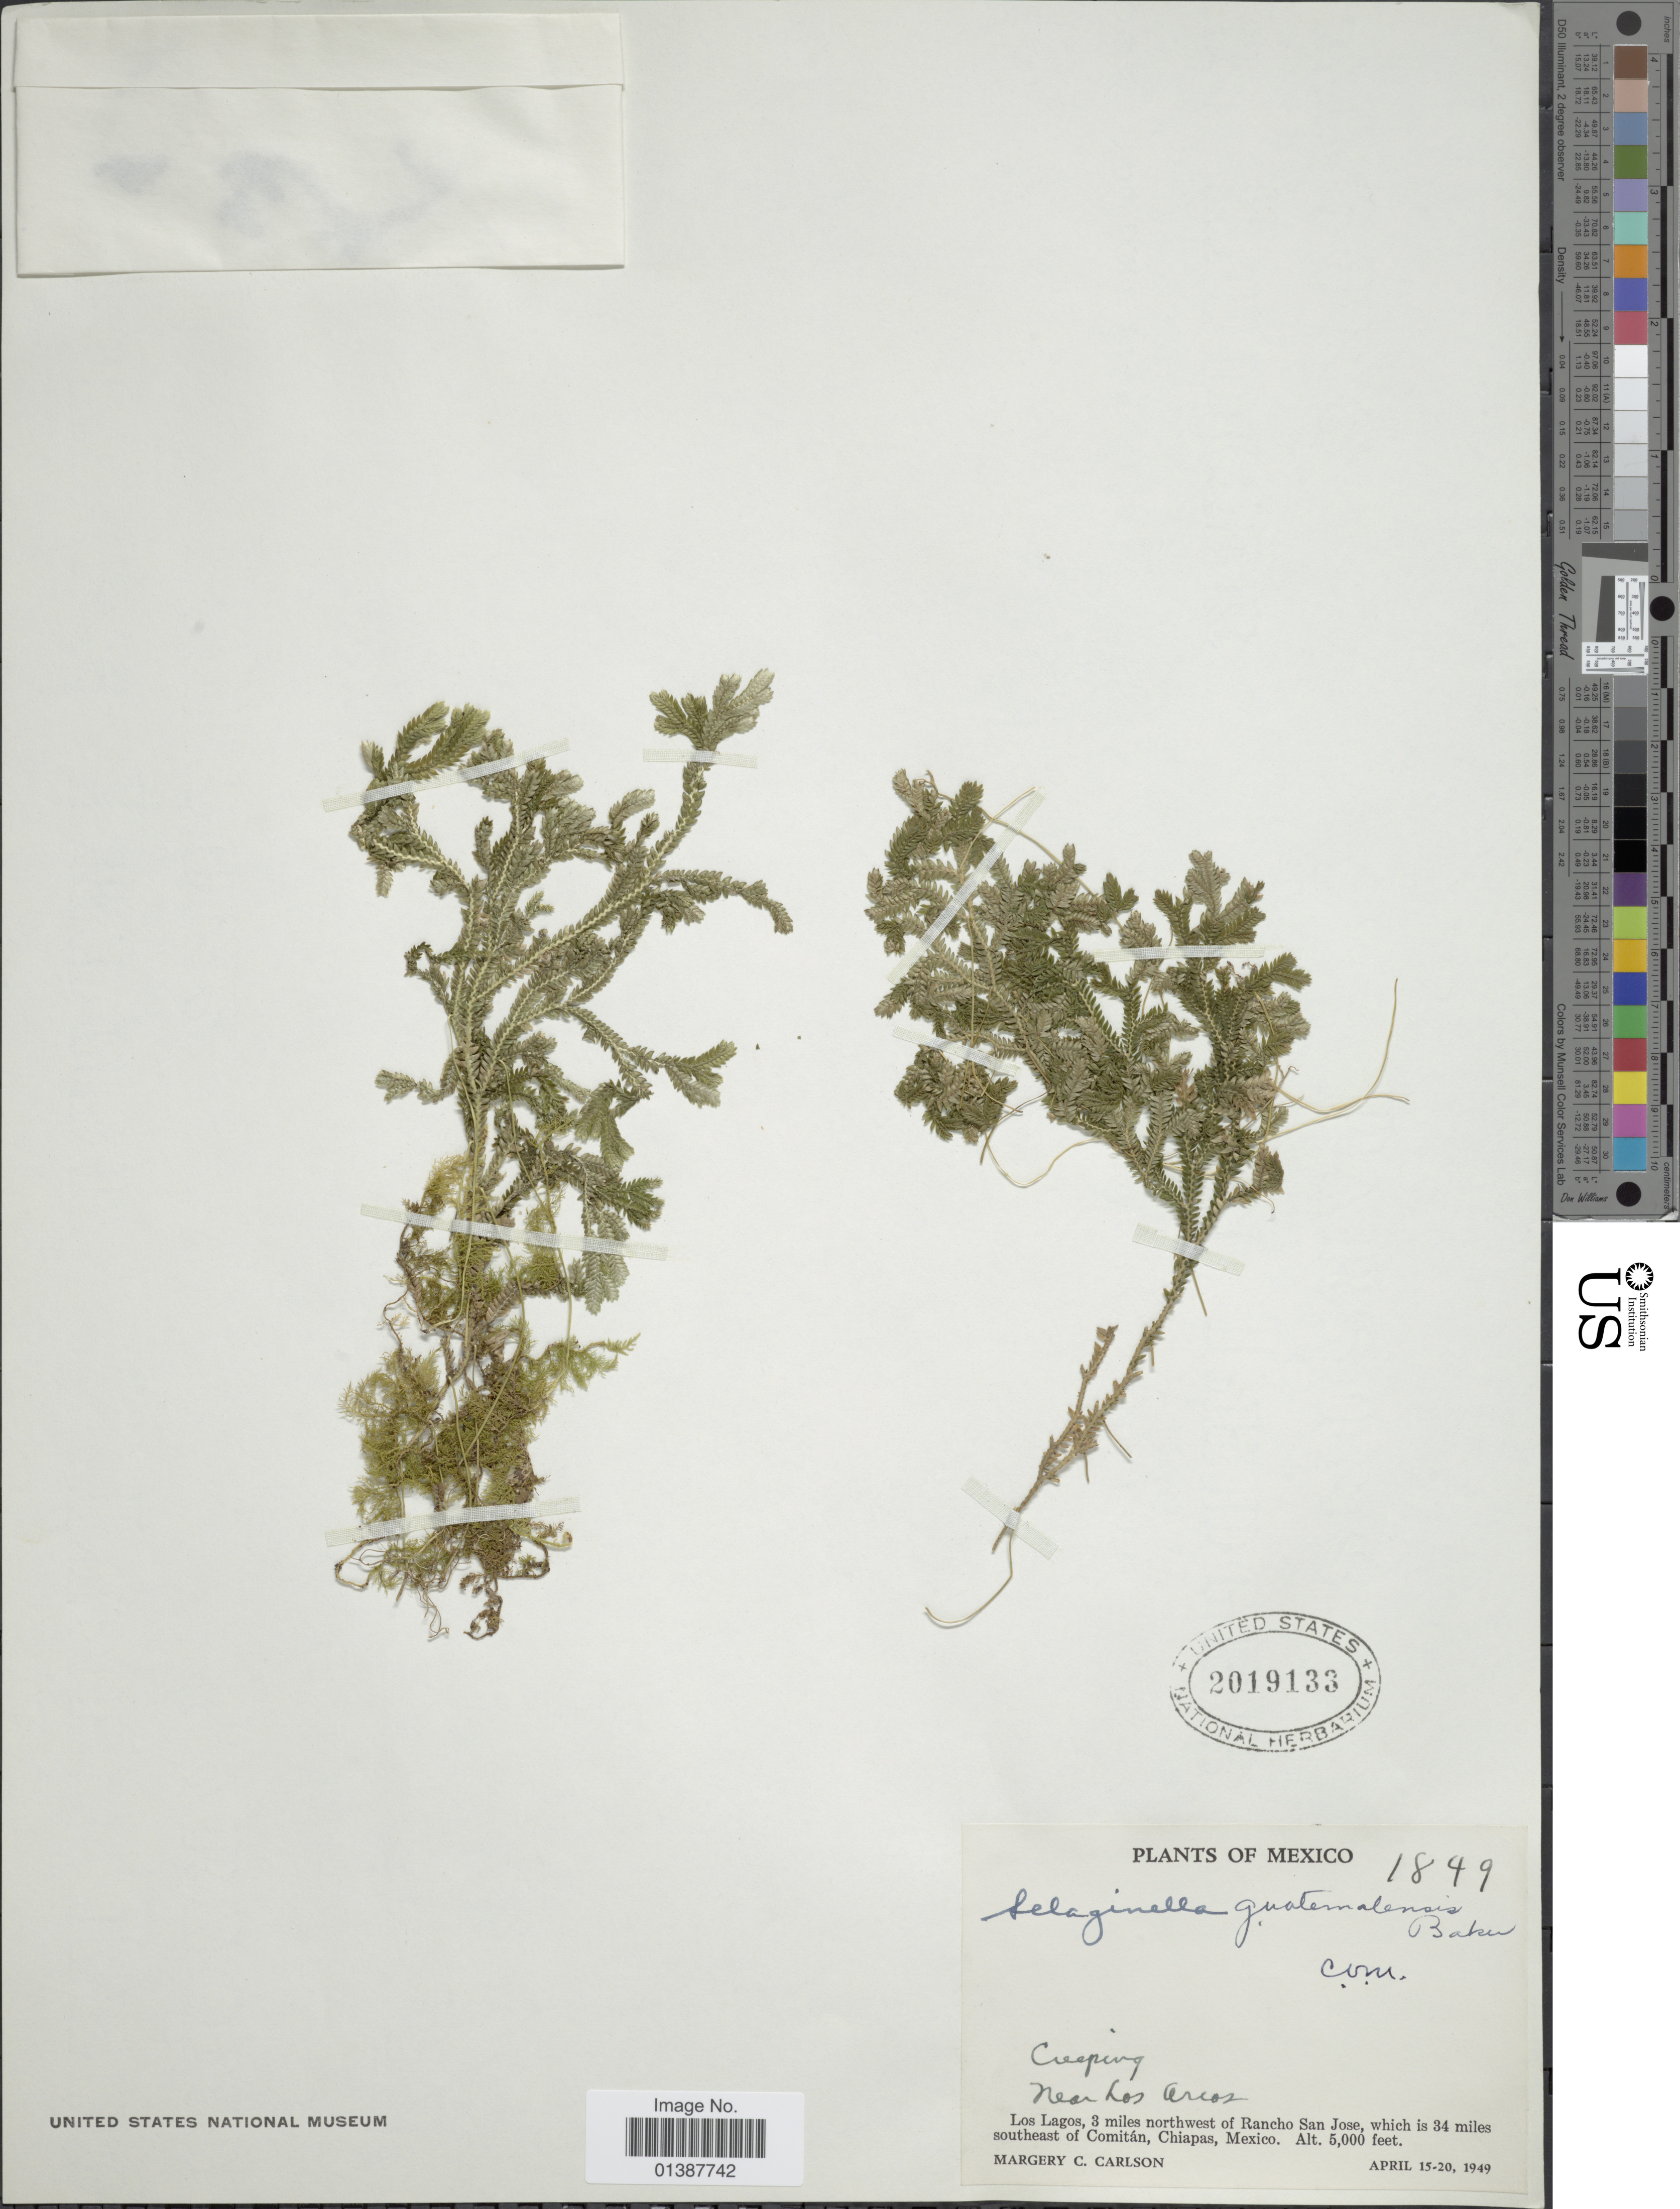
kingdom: Plantae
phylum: Tracheophyta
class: Lycopodiopsida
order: Selaginellales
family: Selaginellaceae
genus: Selaginella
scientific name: Selaginella guatemalensis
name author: Baker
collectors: M. C. Carlson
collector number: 1849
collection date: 1949-04-15/1949-04-20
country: Mexico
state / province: Chiapas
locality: Near Los Arcos, Los Lagos, 3 miles northwest of Rancho San Jose, wich is 34 miles southeast of Comitán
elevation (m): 1524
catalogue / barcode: US 2019133